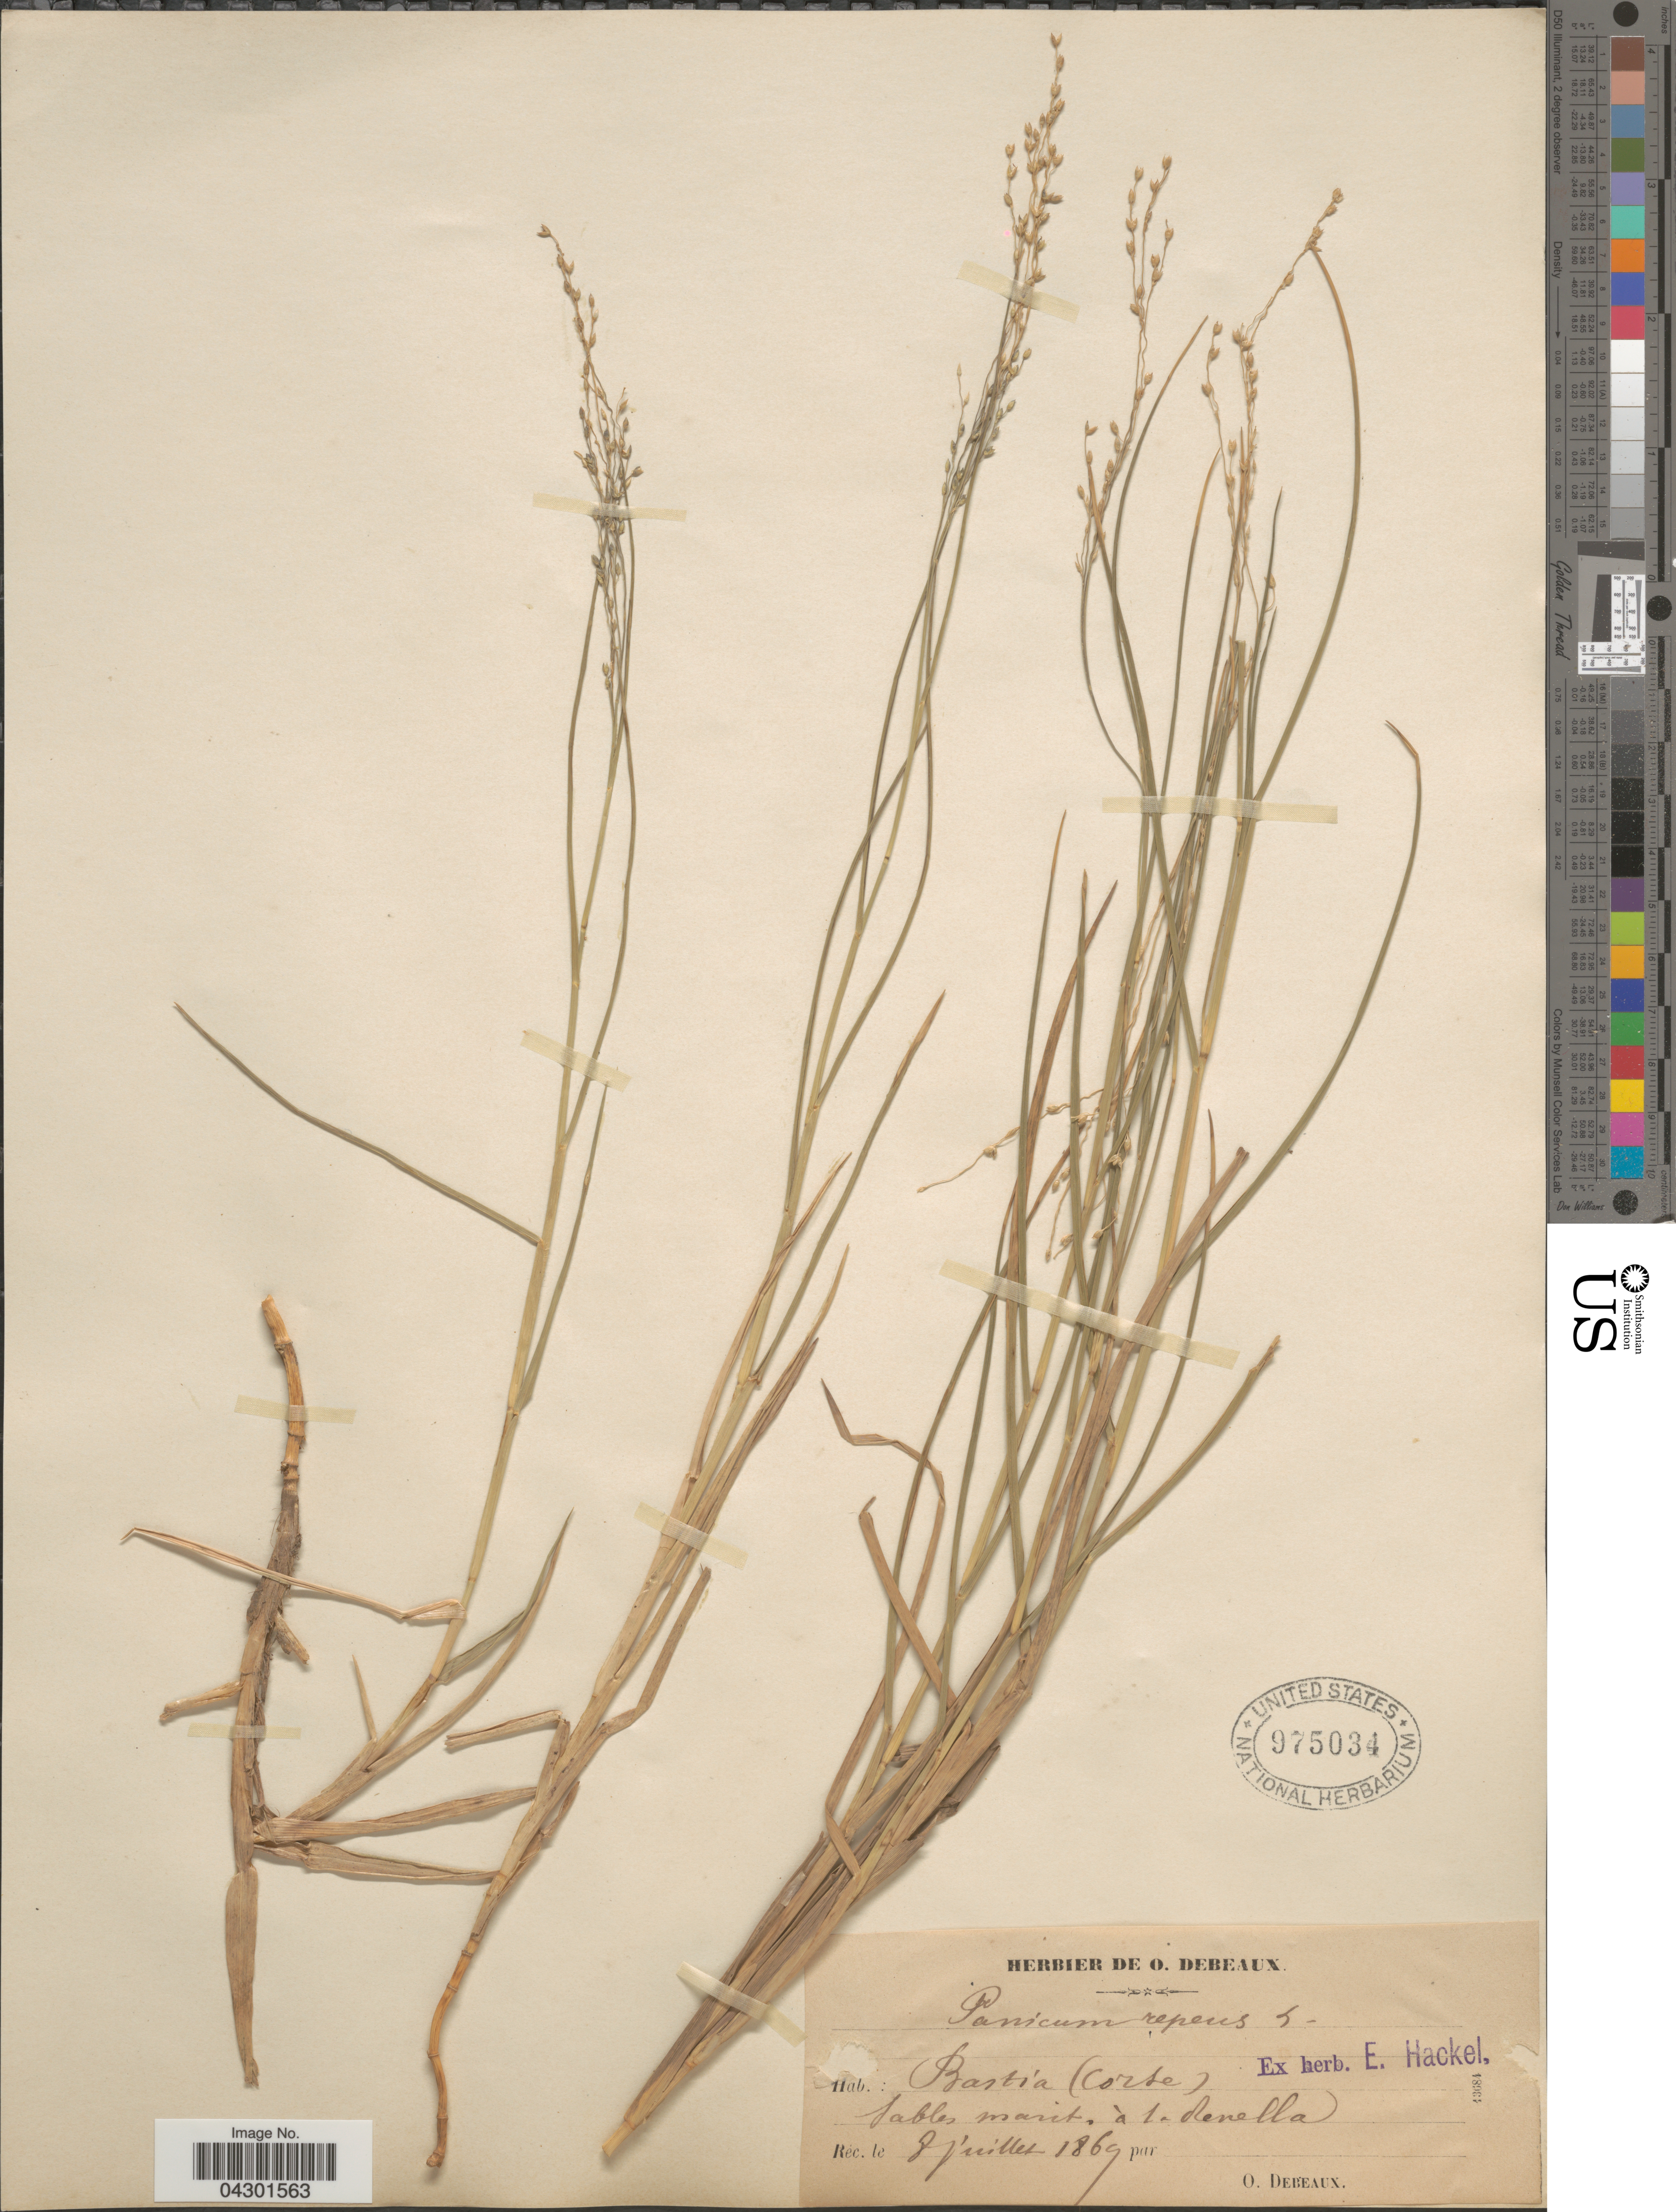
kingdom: Plantae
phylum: Tracheophyta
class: Liliopsida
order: Poales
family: Poaceae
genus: Panicum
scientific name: Panicum repens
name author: L.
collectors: O. Debeaux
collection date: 1869-07-08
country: France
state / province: Corsica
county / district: Haute-Corse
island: Corse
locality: Bastia (Corse). Sables marit. à la denella.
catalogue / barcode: US 975034